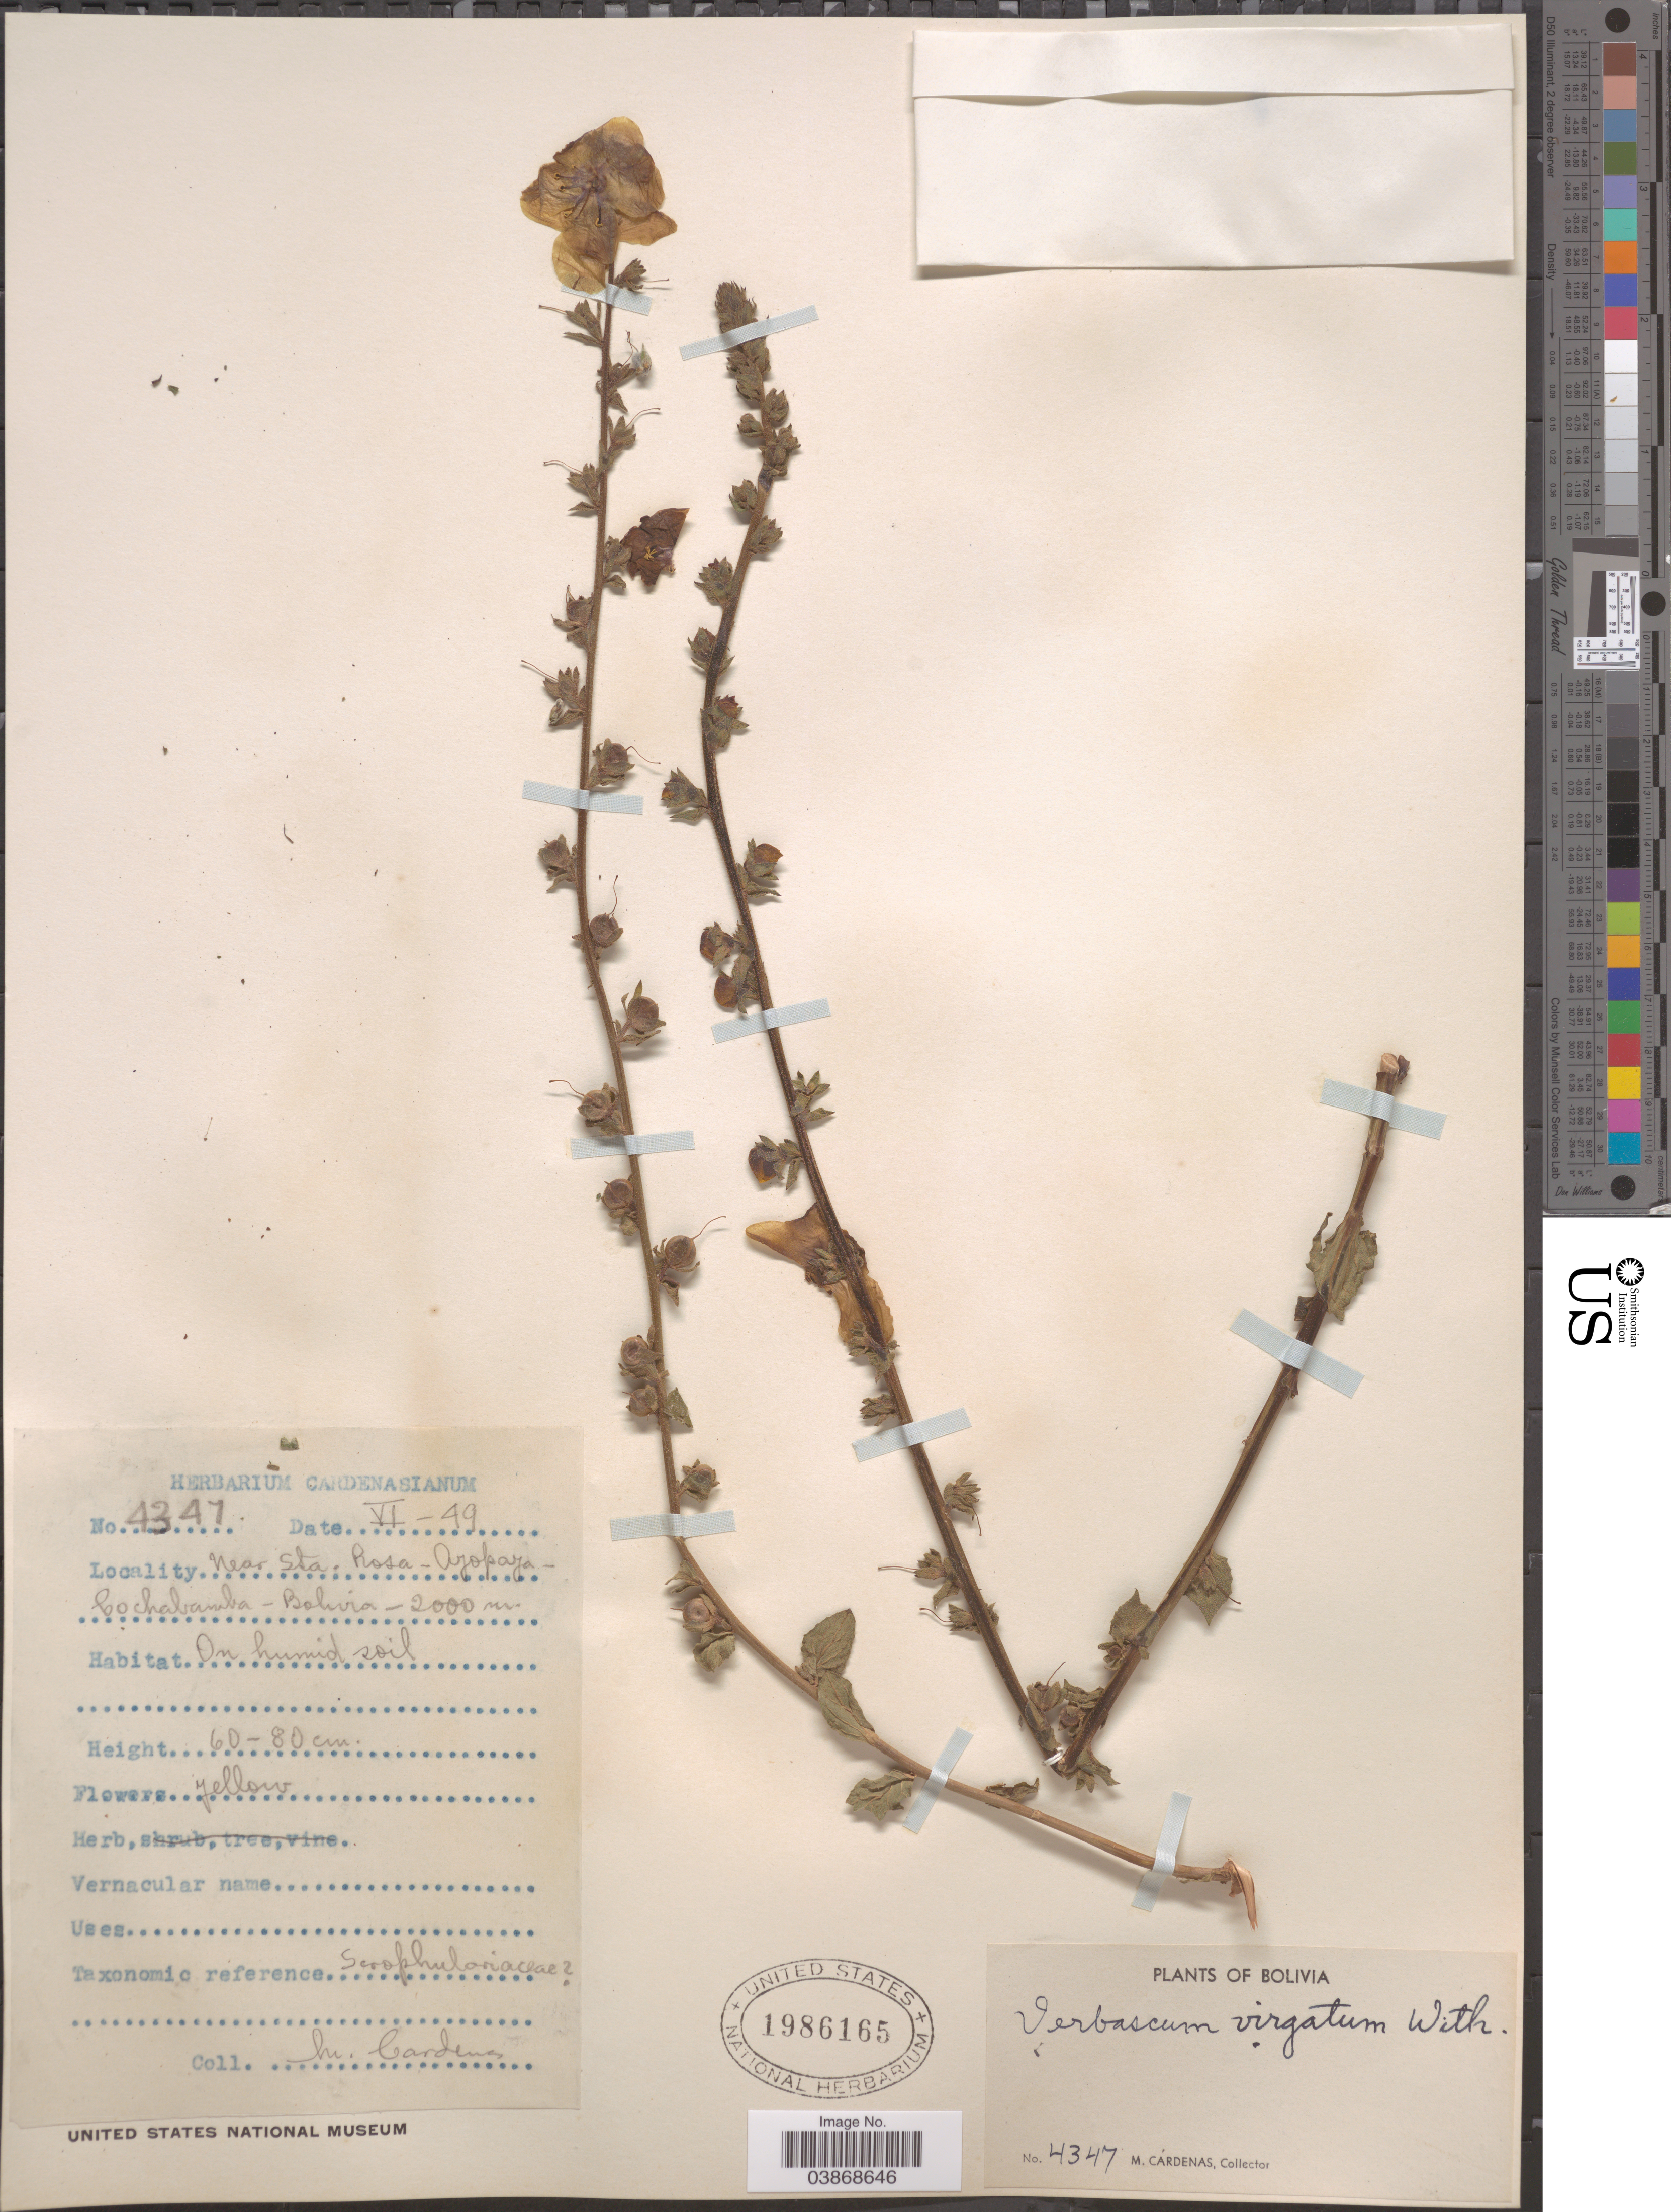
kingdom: Plantae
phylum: Tracheophyta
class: Magnoliopsida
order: Lamiales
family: Scrophulariaceae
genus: Verbascum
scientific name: Verbascum virgatum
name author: Stokes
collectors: M. Cárdenas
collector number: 4347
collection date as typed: Transcribed d/m/y: /6/49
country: Bolivia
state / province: Cochabamba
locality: Near Sta. Rosa-Ayopaya.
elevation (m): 2000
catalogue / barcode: US 1986165